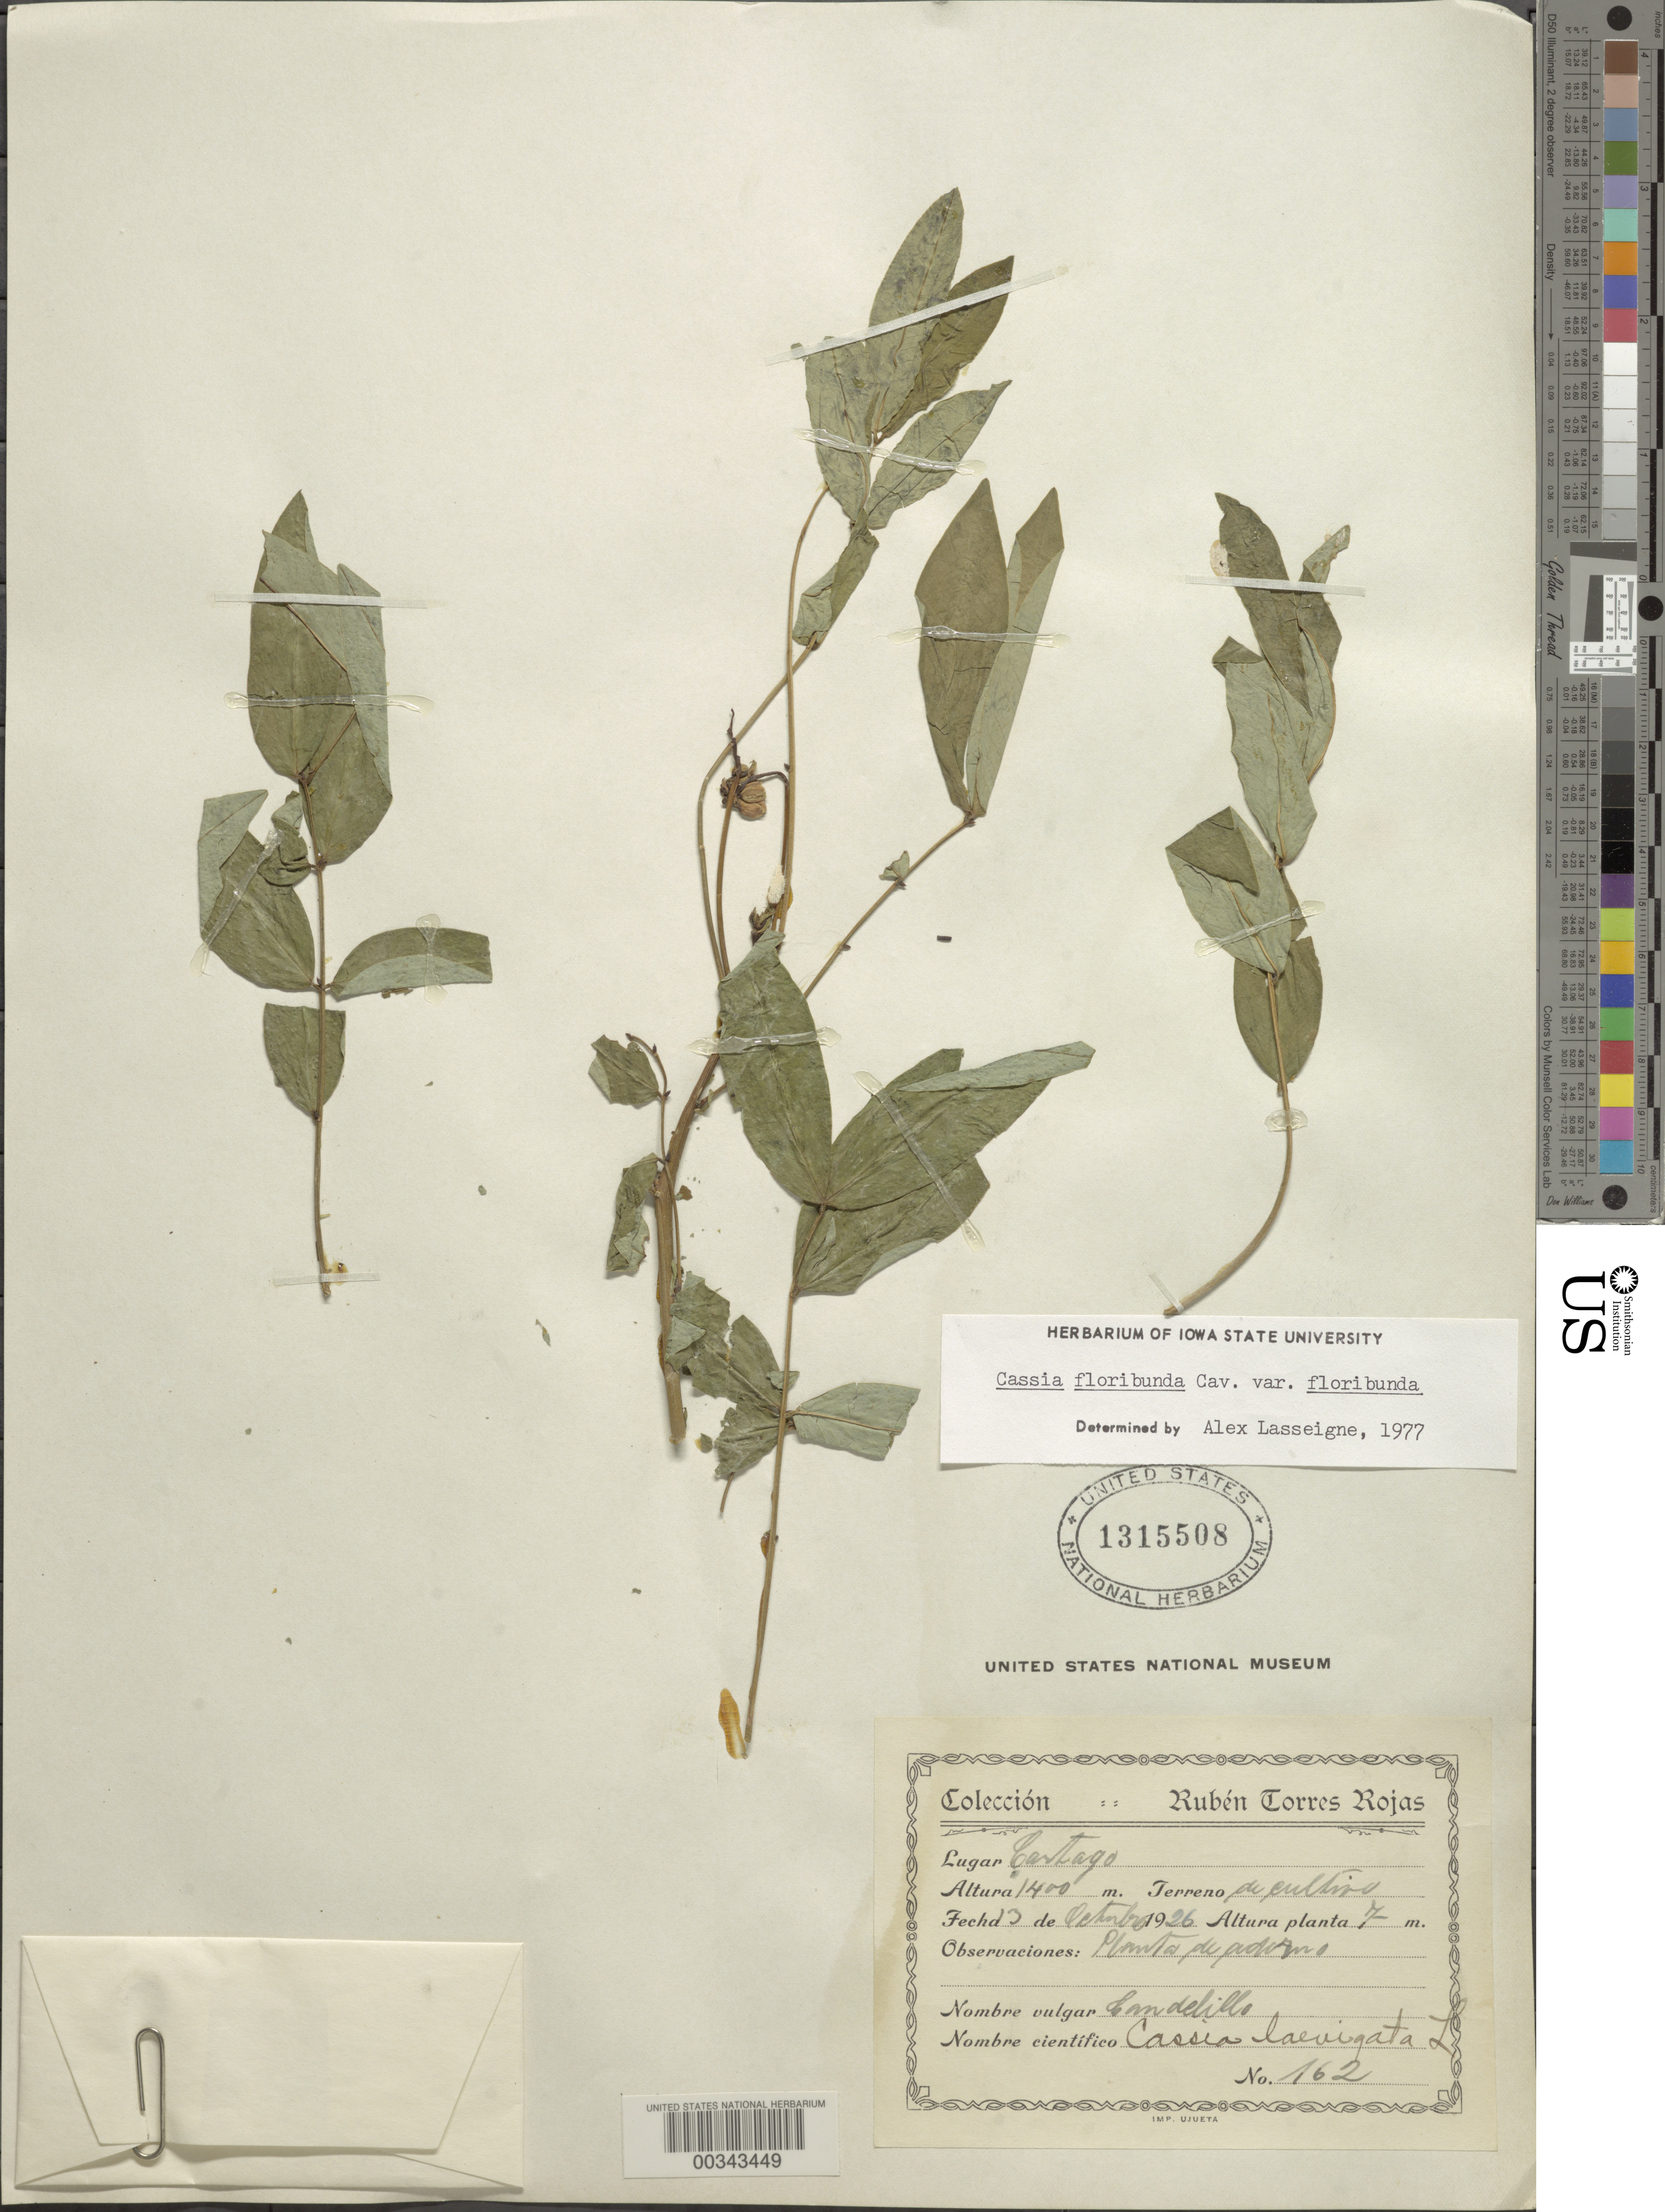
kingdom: Plantae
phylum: Tracheophyta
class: Magnoliopsida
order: Fabales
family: Fabaceae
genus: Senna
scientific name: Senna septemtrionalis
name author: (Viv.) H.S. Irwin & Barneby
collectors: R. Rojas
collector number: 162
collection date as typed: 03 Oct 1926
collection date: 1926-10-03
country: Costa Rica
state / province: Cartago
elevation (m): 1400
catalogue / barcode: US 1315508